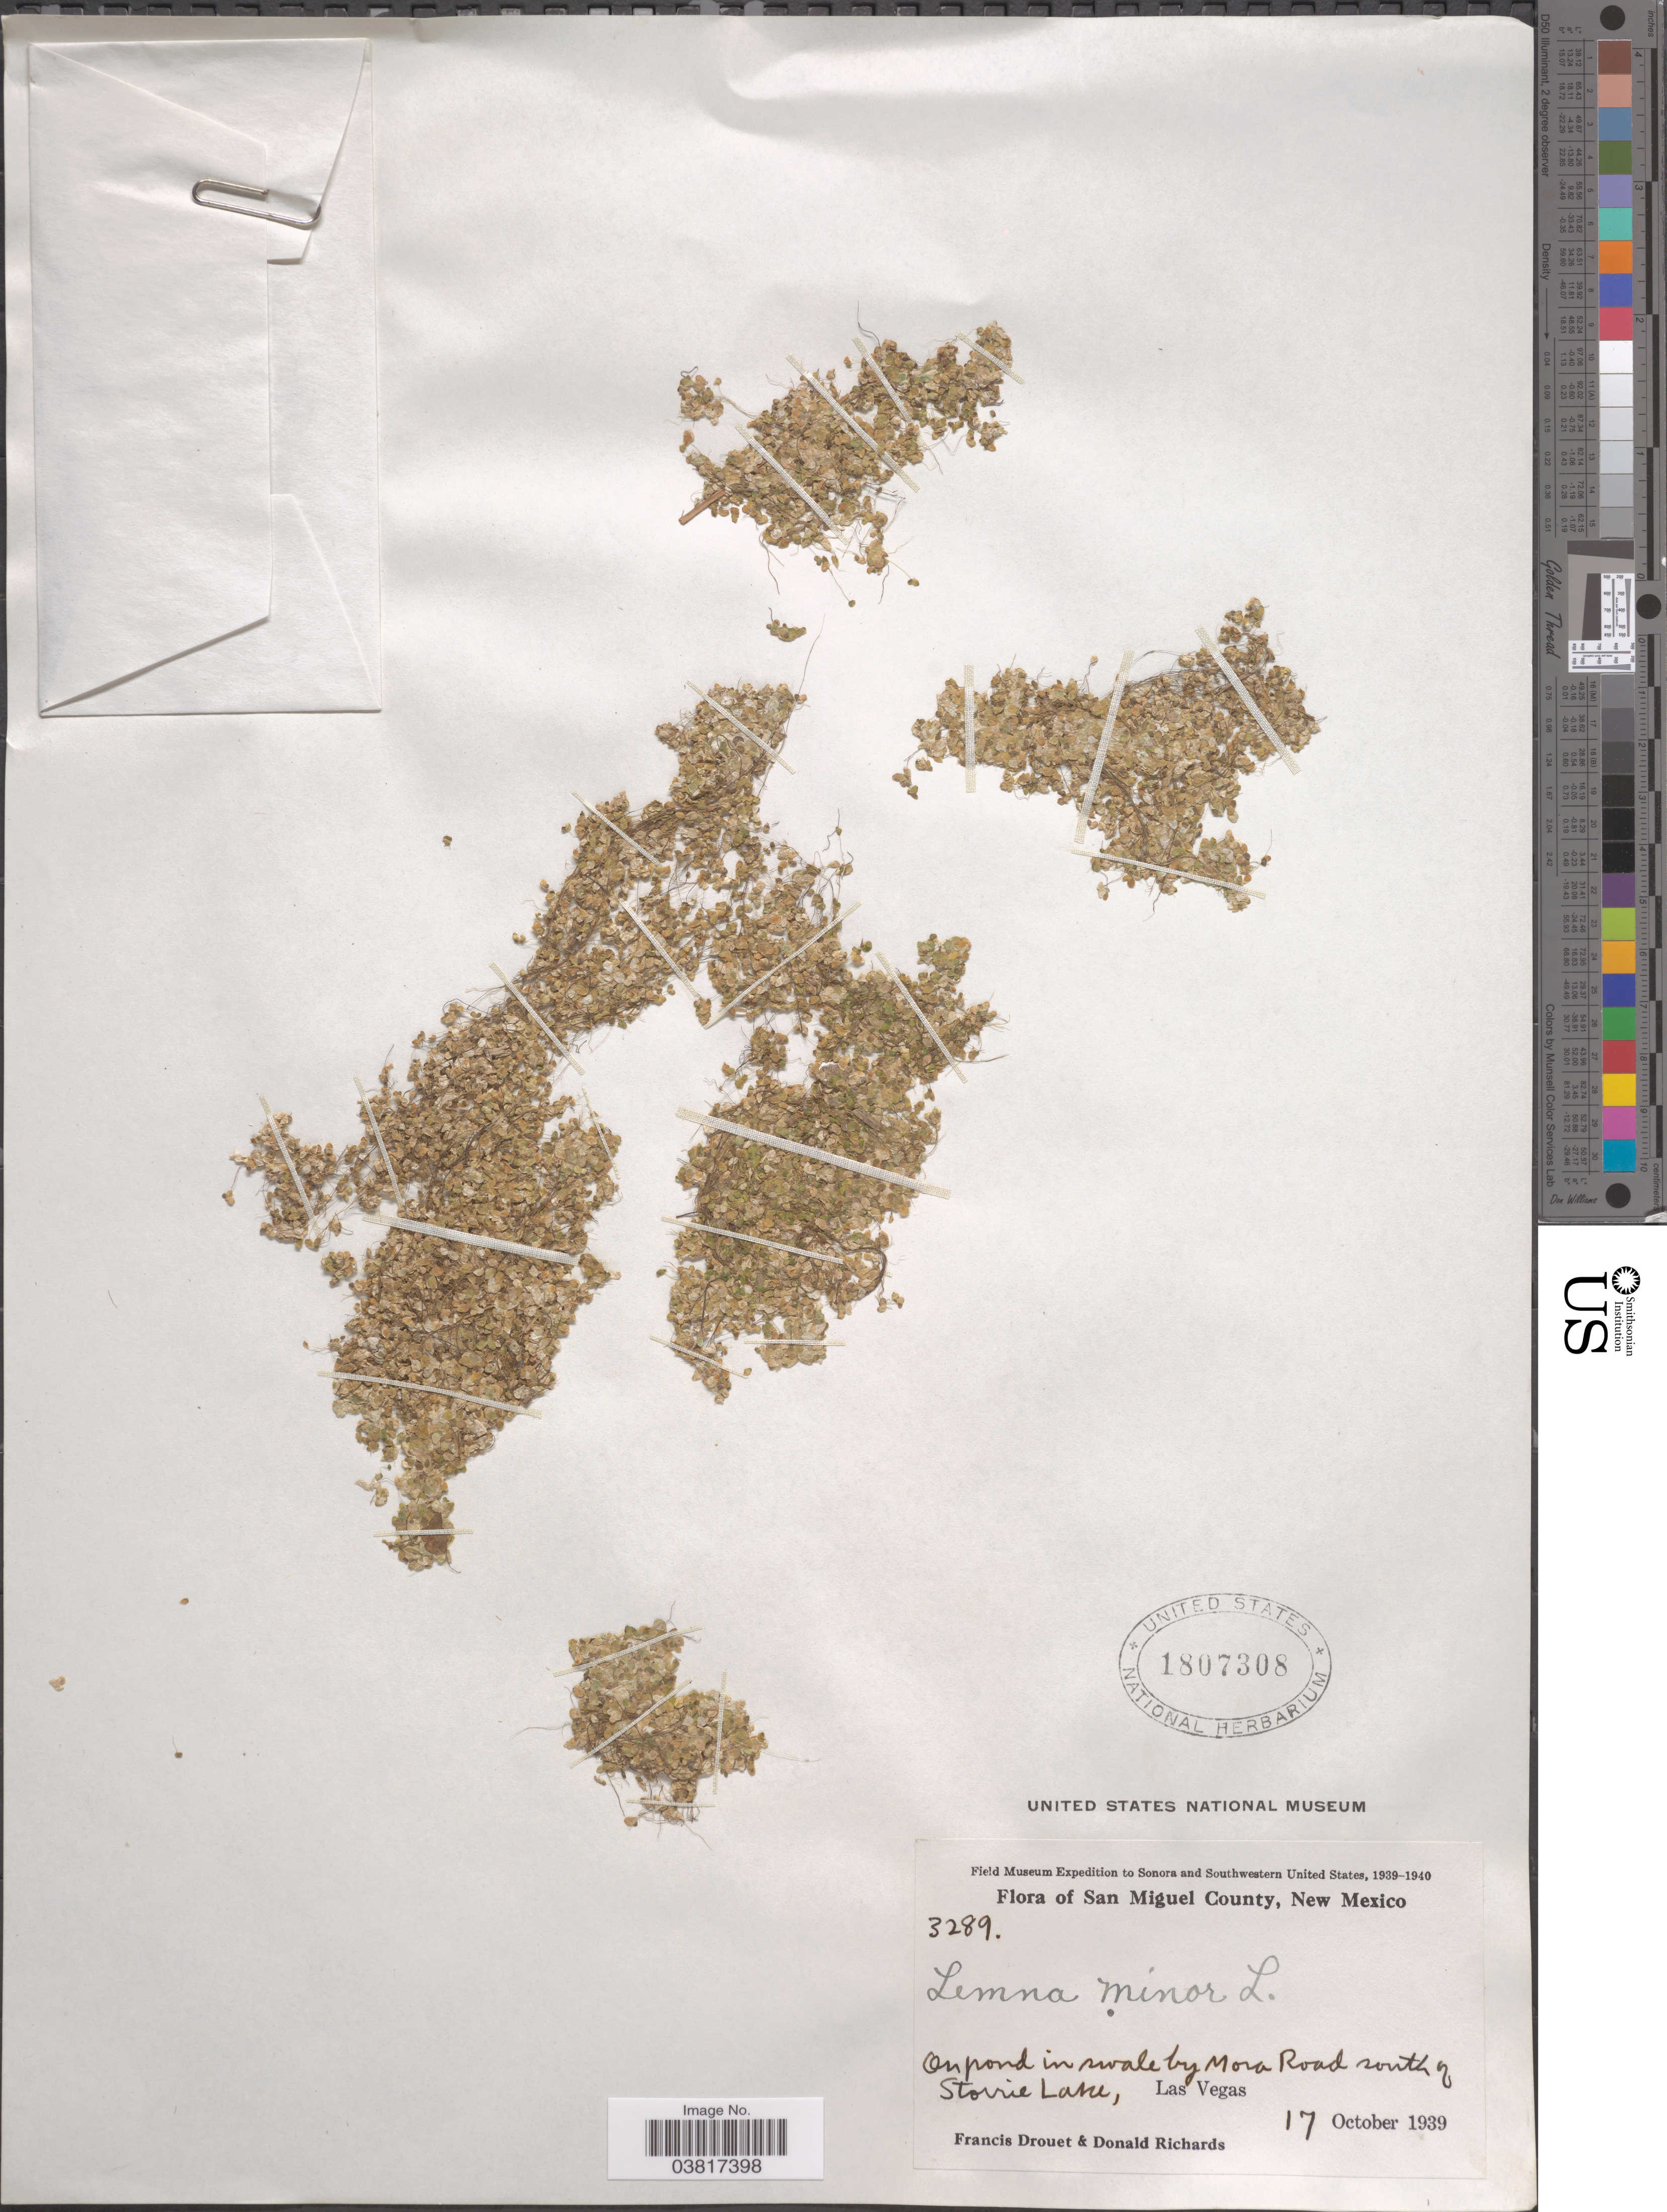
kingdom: Plantae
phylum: Tracheophyta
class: Liliopsida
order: Alismatales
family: Araceae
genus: Lemna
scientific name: Lemna minor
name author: L.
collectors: F. E. Drouet & D. Richards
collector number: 3289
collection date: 1939-10-17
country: United States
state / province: New Mexico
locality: San Miguel County. On pond in swale by Mora Road south of Storrie Lake, Las Vegas.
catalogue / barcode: US 1807308